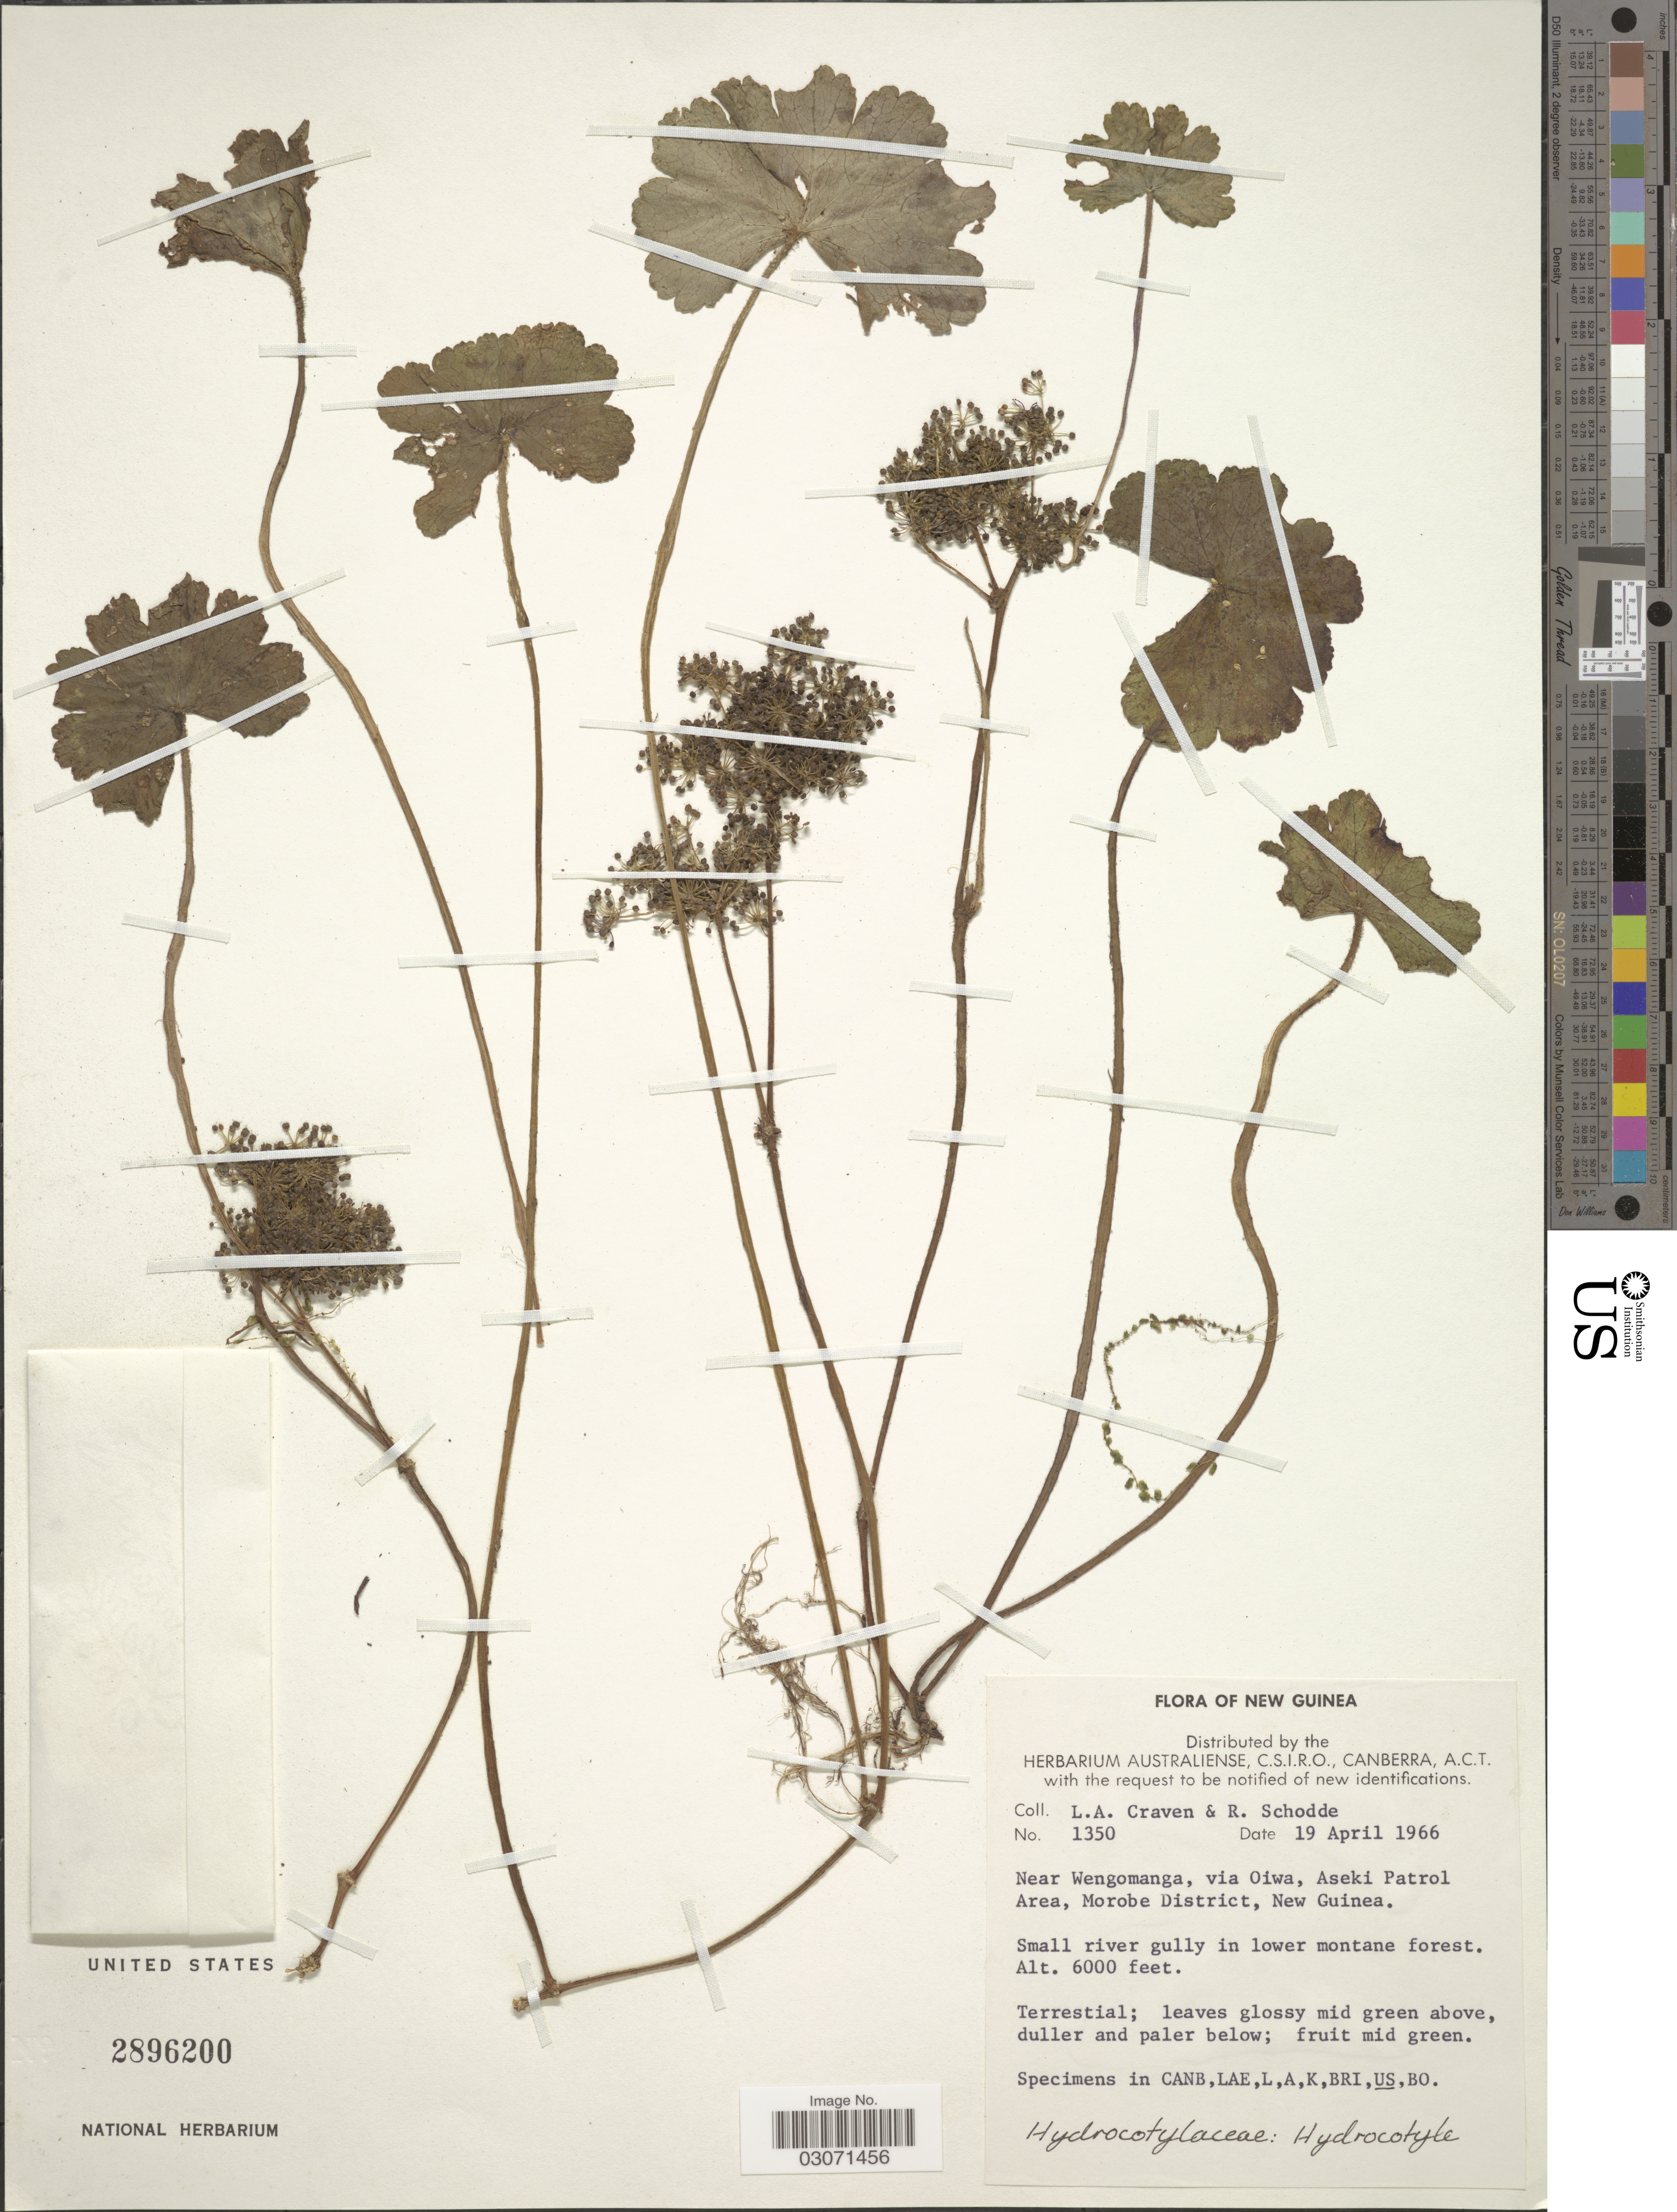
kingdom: Plantae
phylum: Tracheophyta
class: Magnoliopsida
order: Apiales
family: Araliaceae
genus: Hydrocotyle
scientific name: Hydrocotyle sp.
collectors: L. A. Craven & R. Schodde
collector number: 1350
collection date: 1966-04-19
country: Papua New Guinea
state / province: Morobe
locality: New Guinea. Near Wengomanga, via Oiwa, Aseki Patrol Area, Morobe District.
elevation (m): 1829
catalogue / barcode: US 2896200